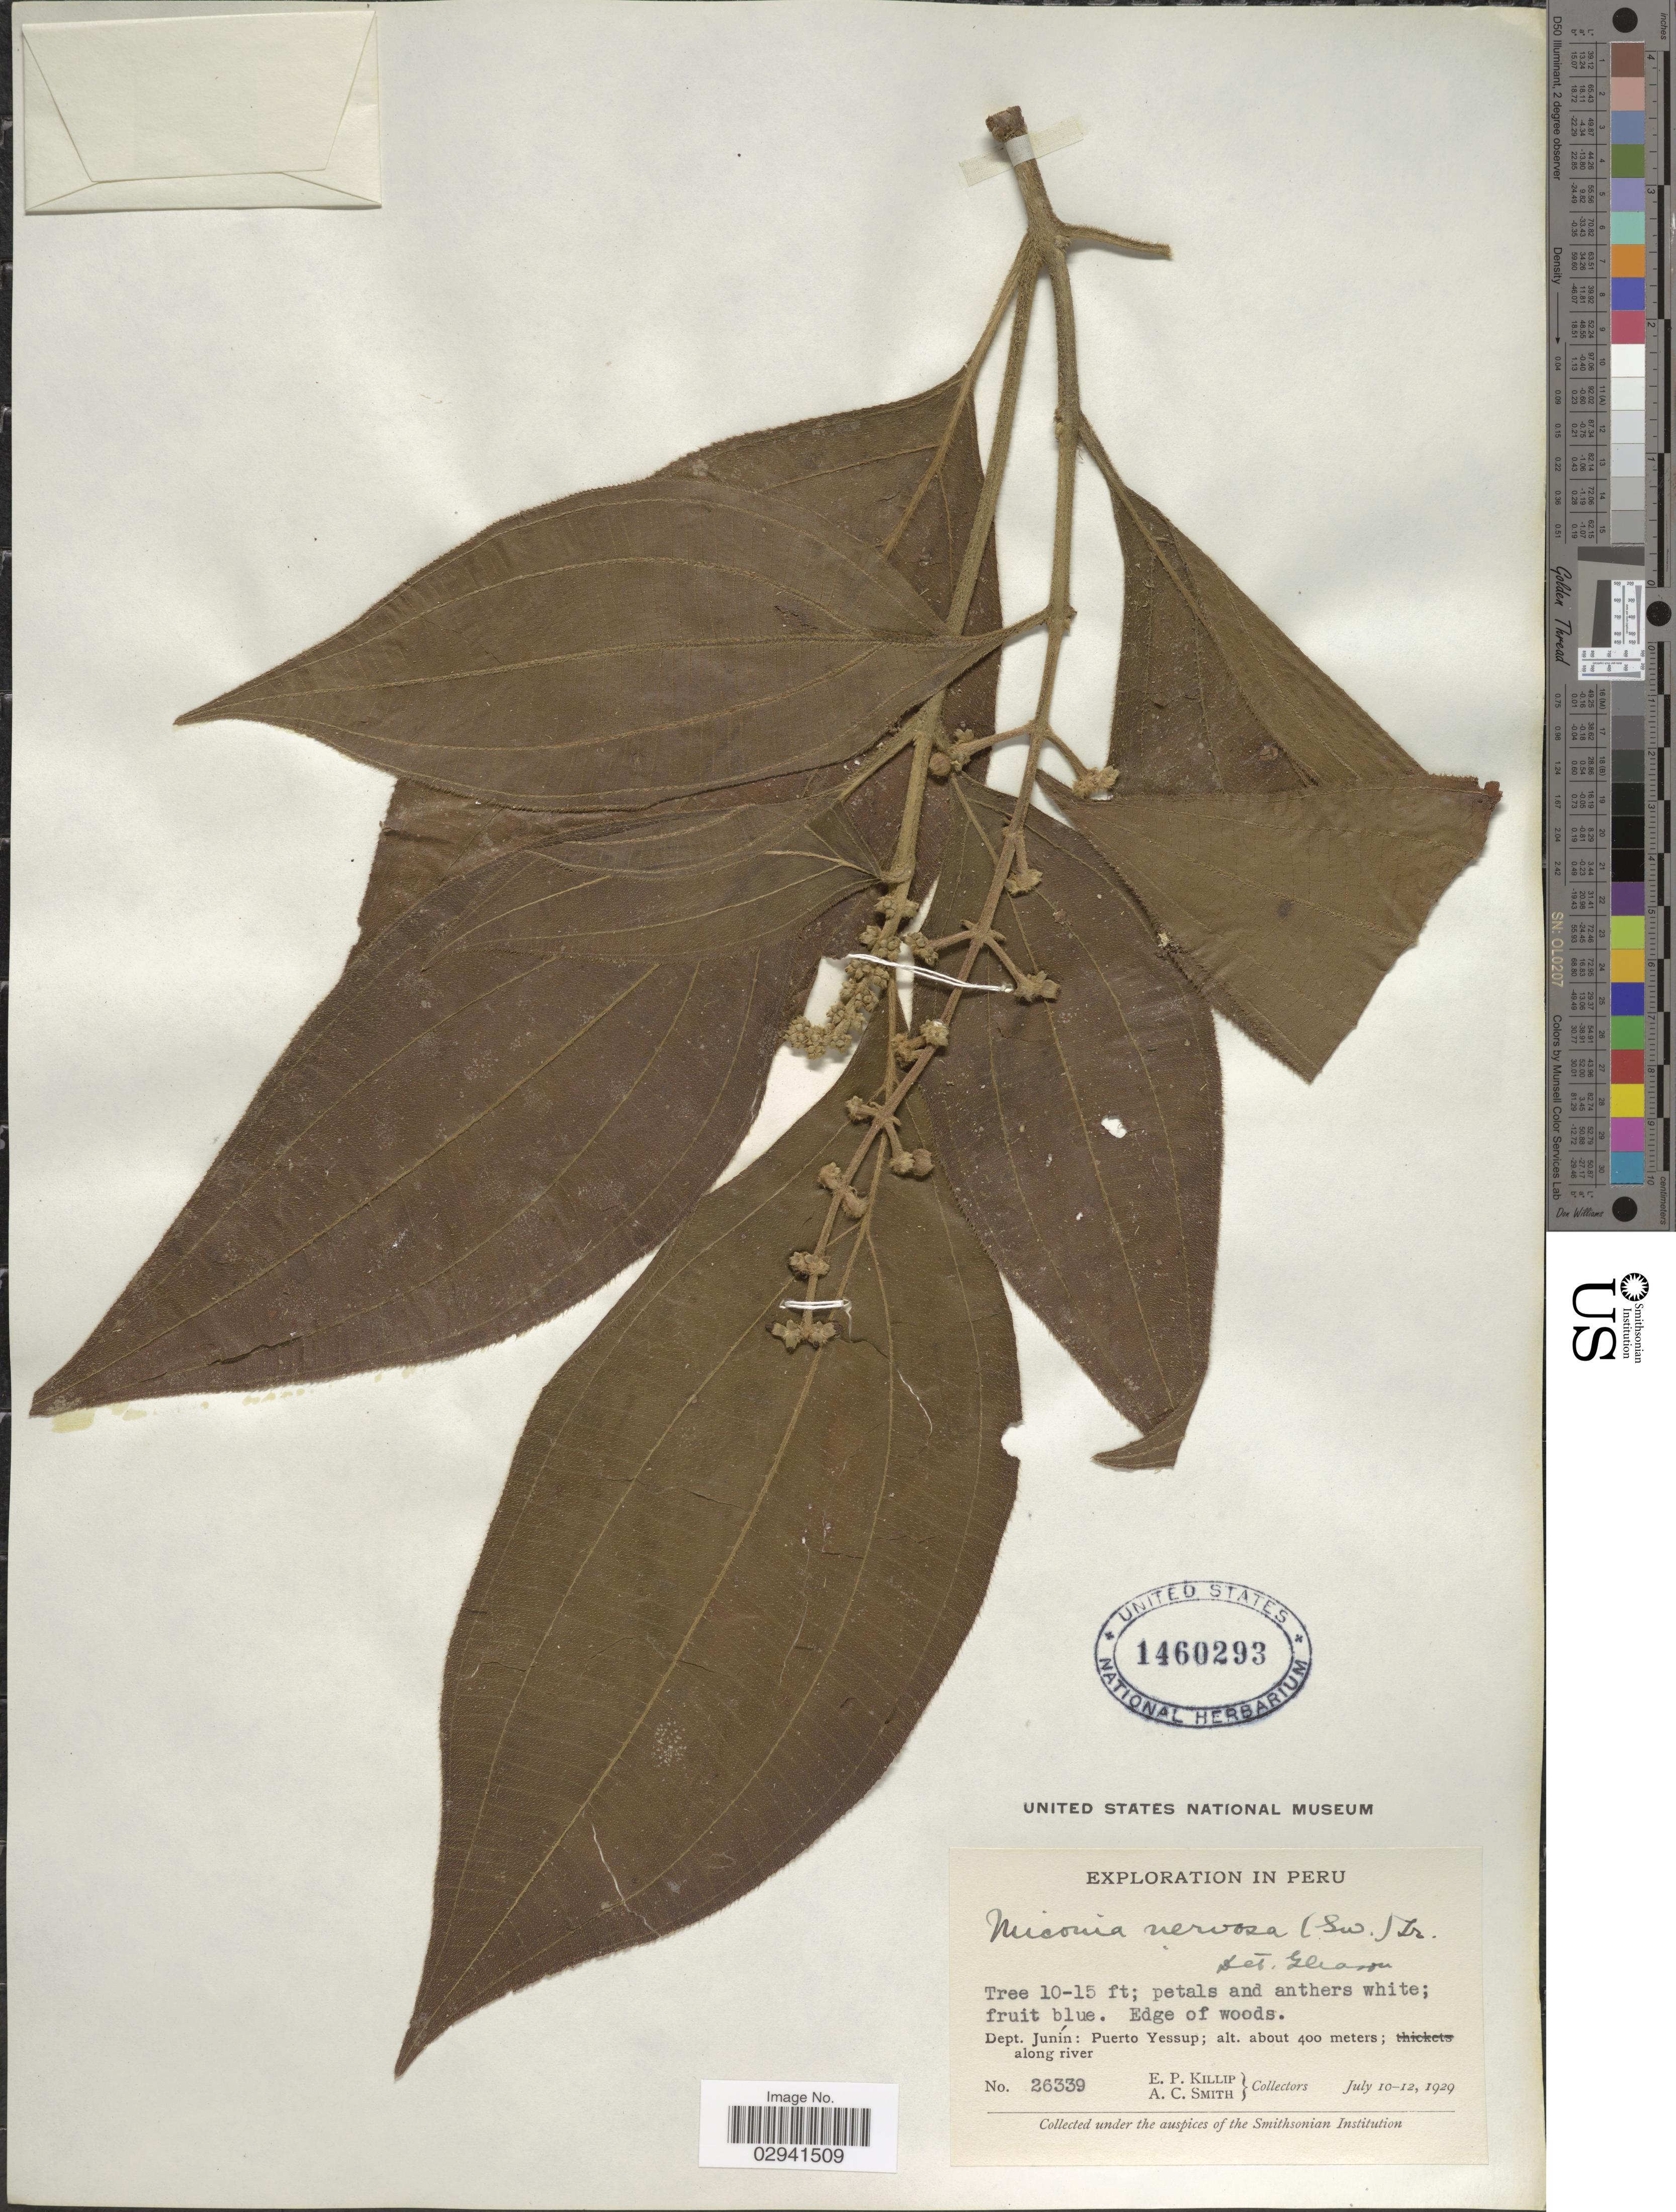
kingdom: Plantae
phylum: Tracheophyta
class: Magnoliopsida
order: Myrtales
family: Melastomataceae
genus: Miconia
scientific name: Miconia nervosa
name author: (Sm.) Triana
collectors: E. P. Killip & A. C. Smith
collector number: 26339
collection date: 1929-07-10/1929-07-12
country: Peru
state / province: Junín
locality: Dept. Junín, Puerto Yessup.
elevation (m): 400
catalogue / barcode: US 1460293